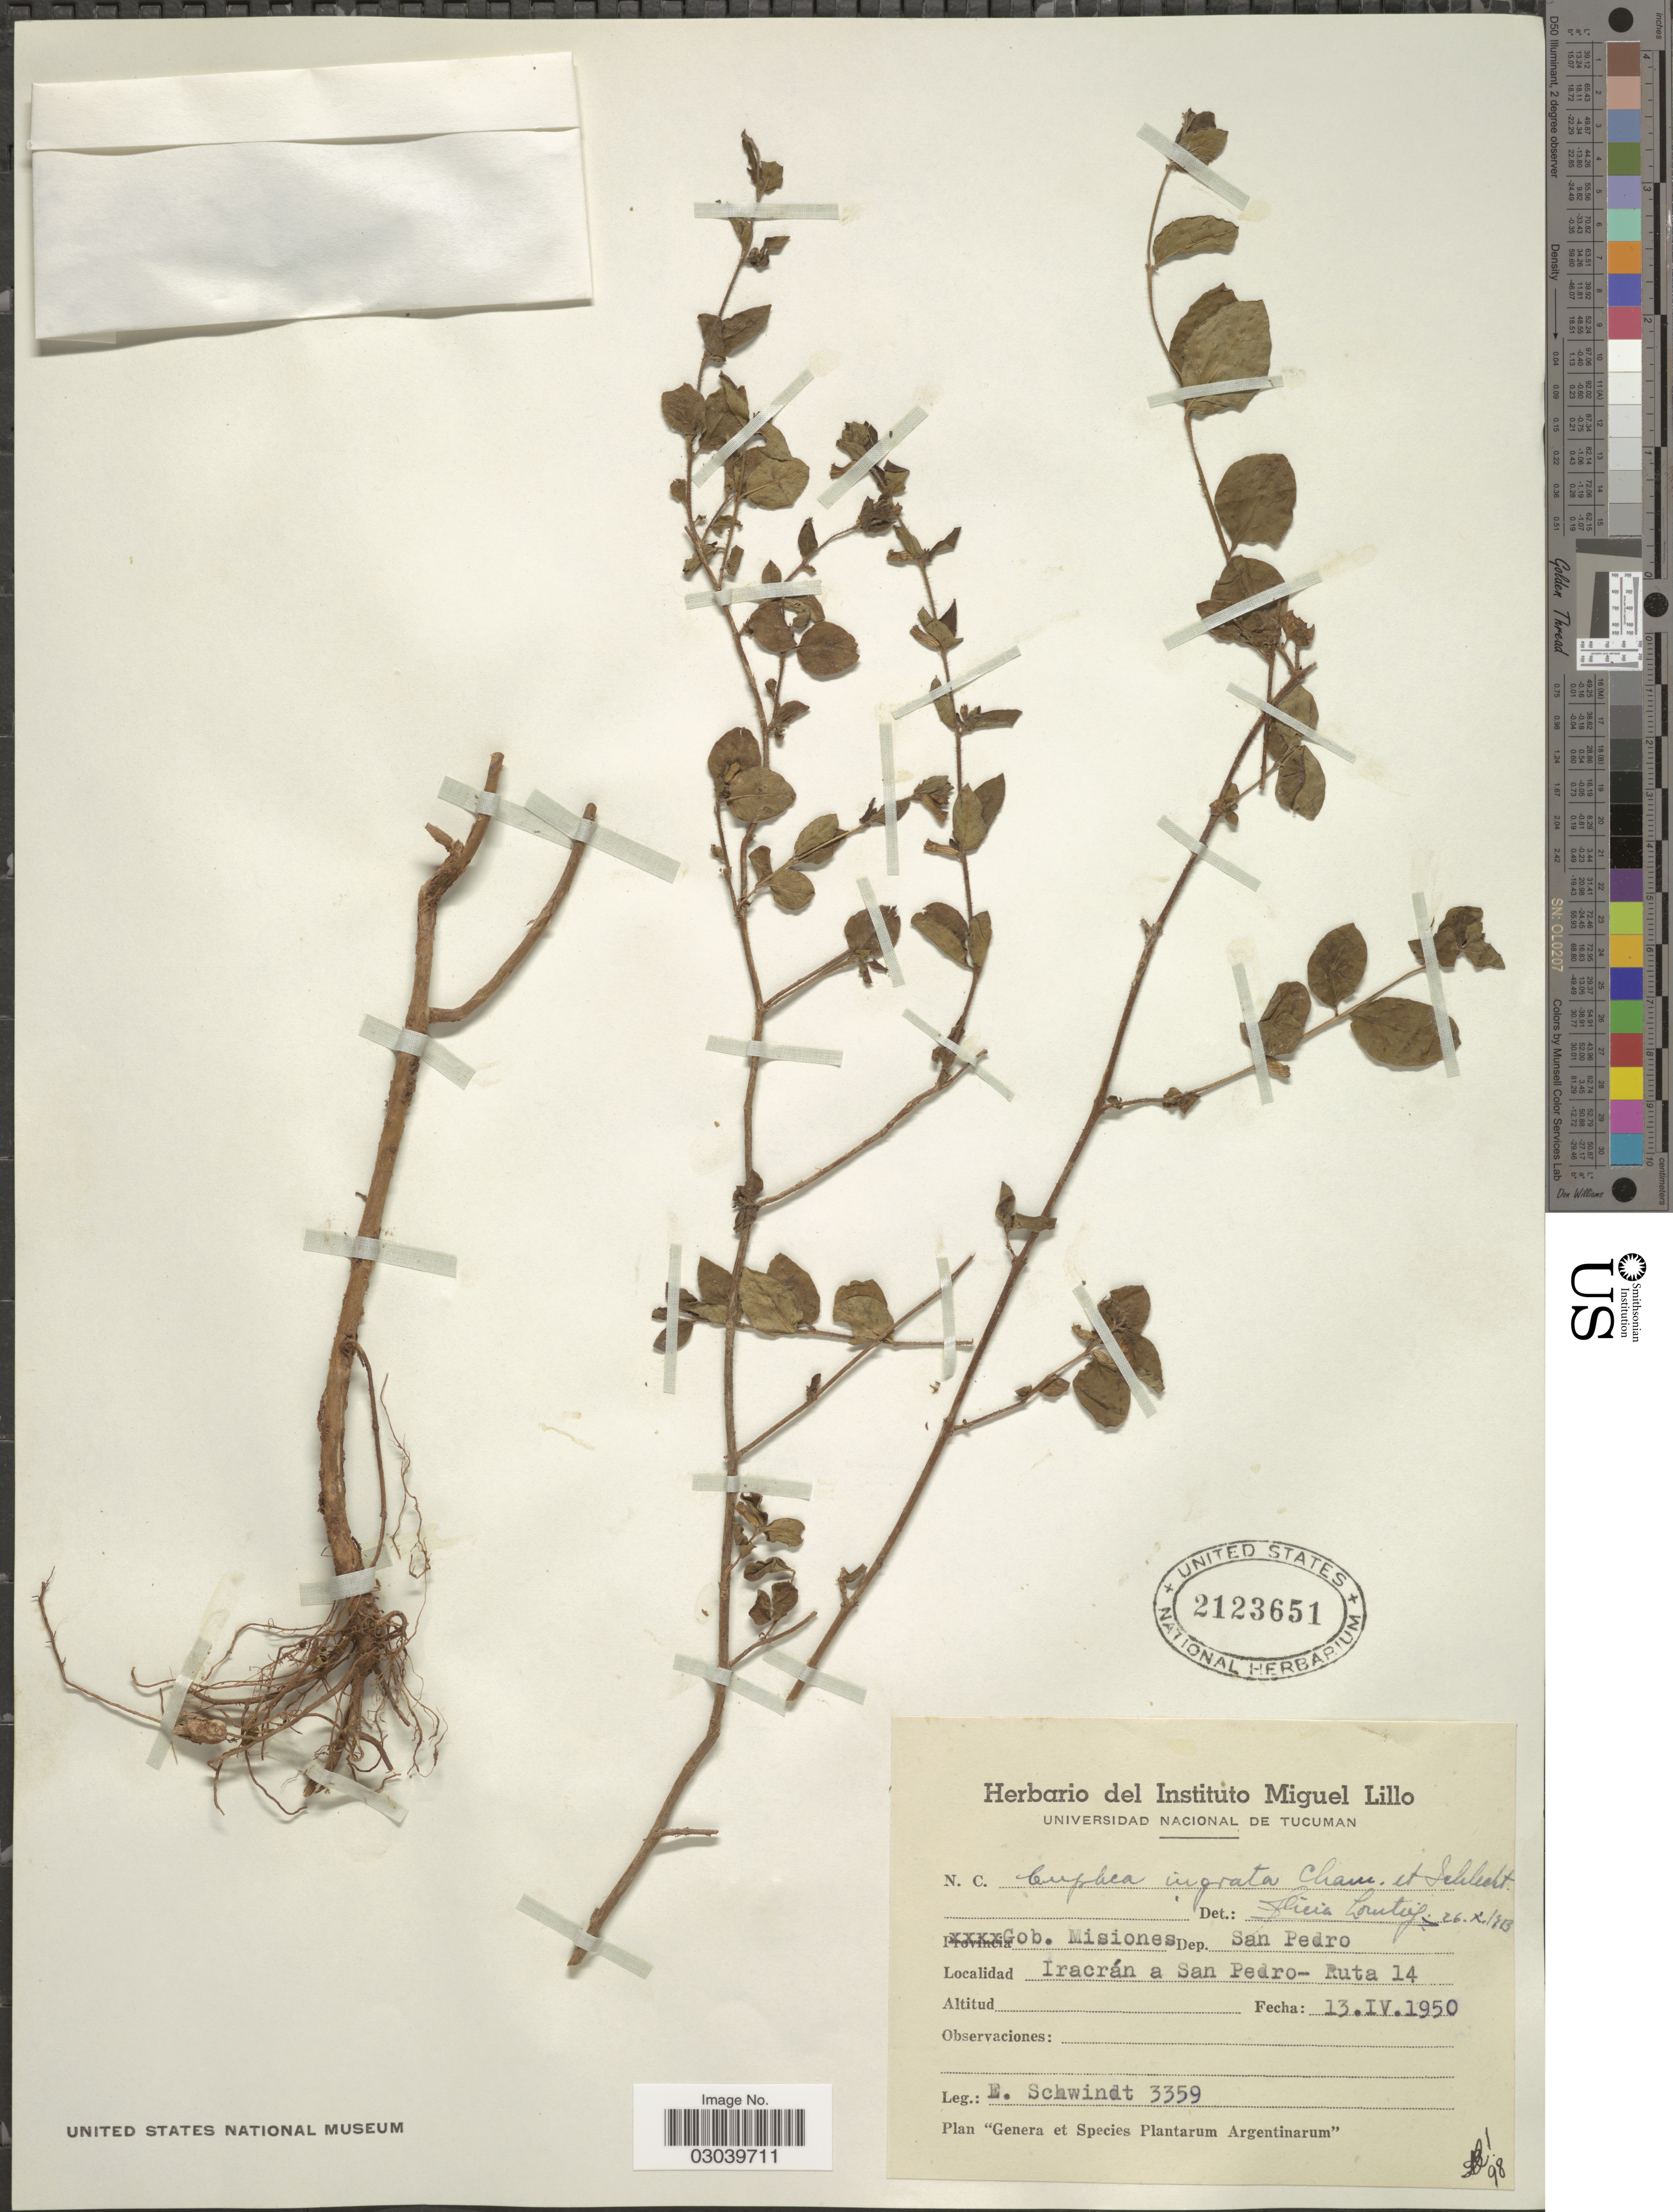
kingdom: Plantae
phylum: Tracheophyta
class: Magnoliopsida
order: Myrtales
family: Lythraceae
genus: Cuphea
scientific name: Cuphea ingrata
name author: Cham. & Schltdl.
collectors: E. Schwindt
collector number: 3359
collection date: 1950-04-13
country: Argentina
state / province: Misiones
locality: Gob. Misiones. Dep. San Pedro. Iracrán a San Pedro - Ruta 14.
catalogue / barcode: US 2123651